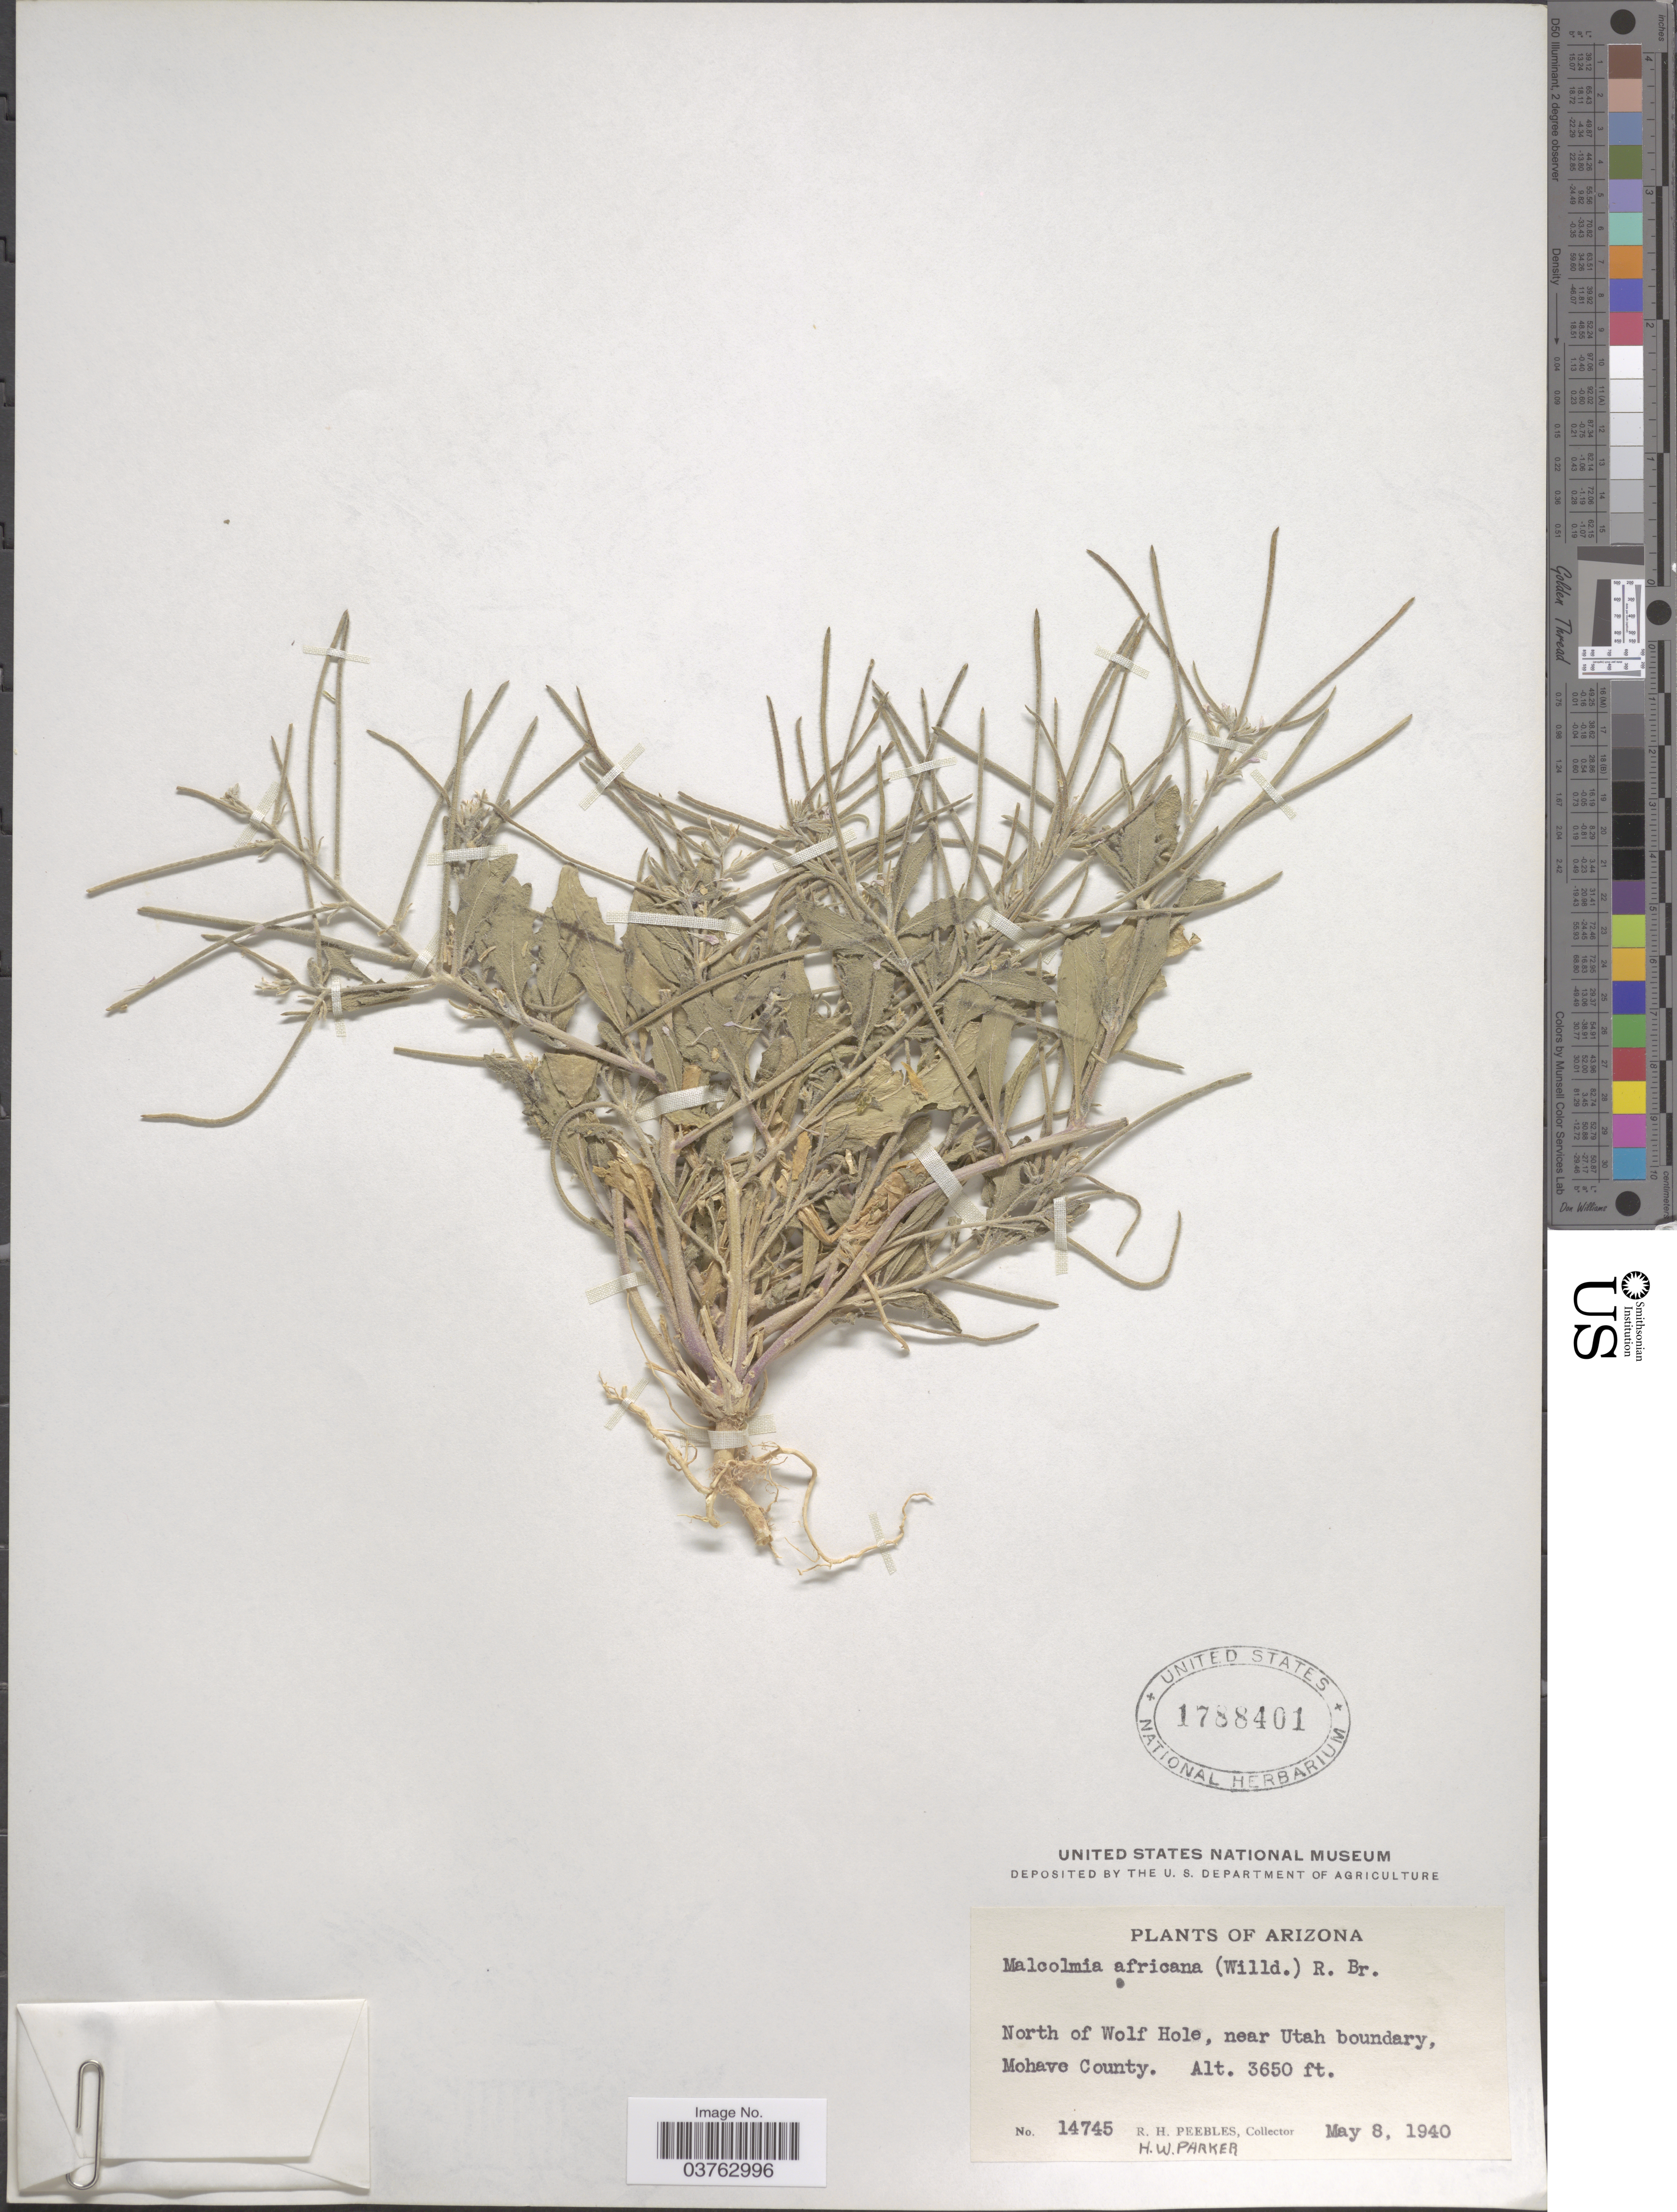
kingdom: Plantae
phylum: Tracheophyta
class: Magnoliopsida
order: Brassicales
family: Brassicaceae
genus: Malcolmia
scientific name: Malcolmia africana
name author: (L.) W.T. Aiton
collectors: R. H. Peebles & H. W. Parker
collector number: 14745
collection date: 1940-05-08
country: United States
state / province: Arizona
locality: North of Wolf Hole, near Utah boundary, Mohave County.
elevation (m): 1113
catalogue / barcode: US 1788401